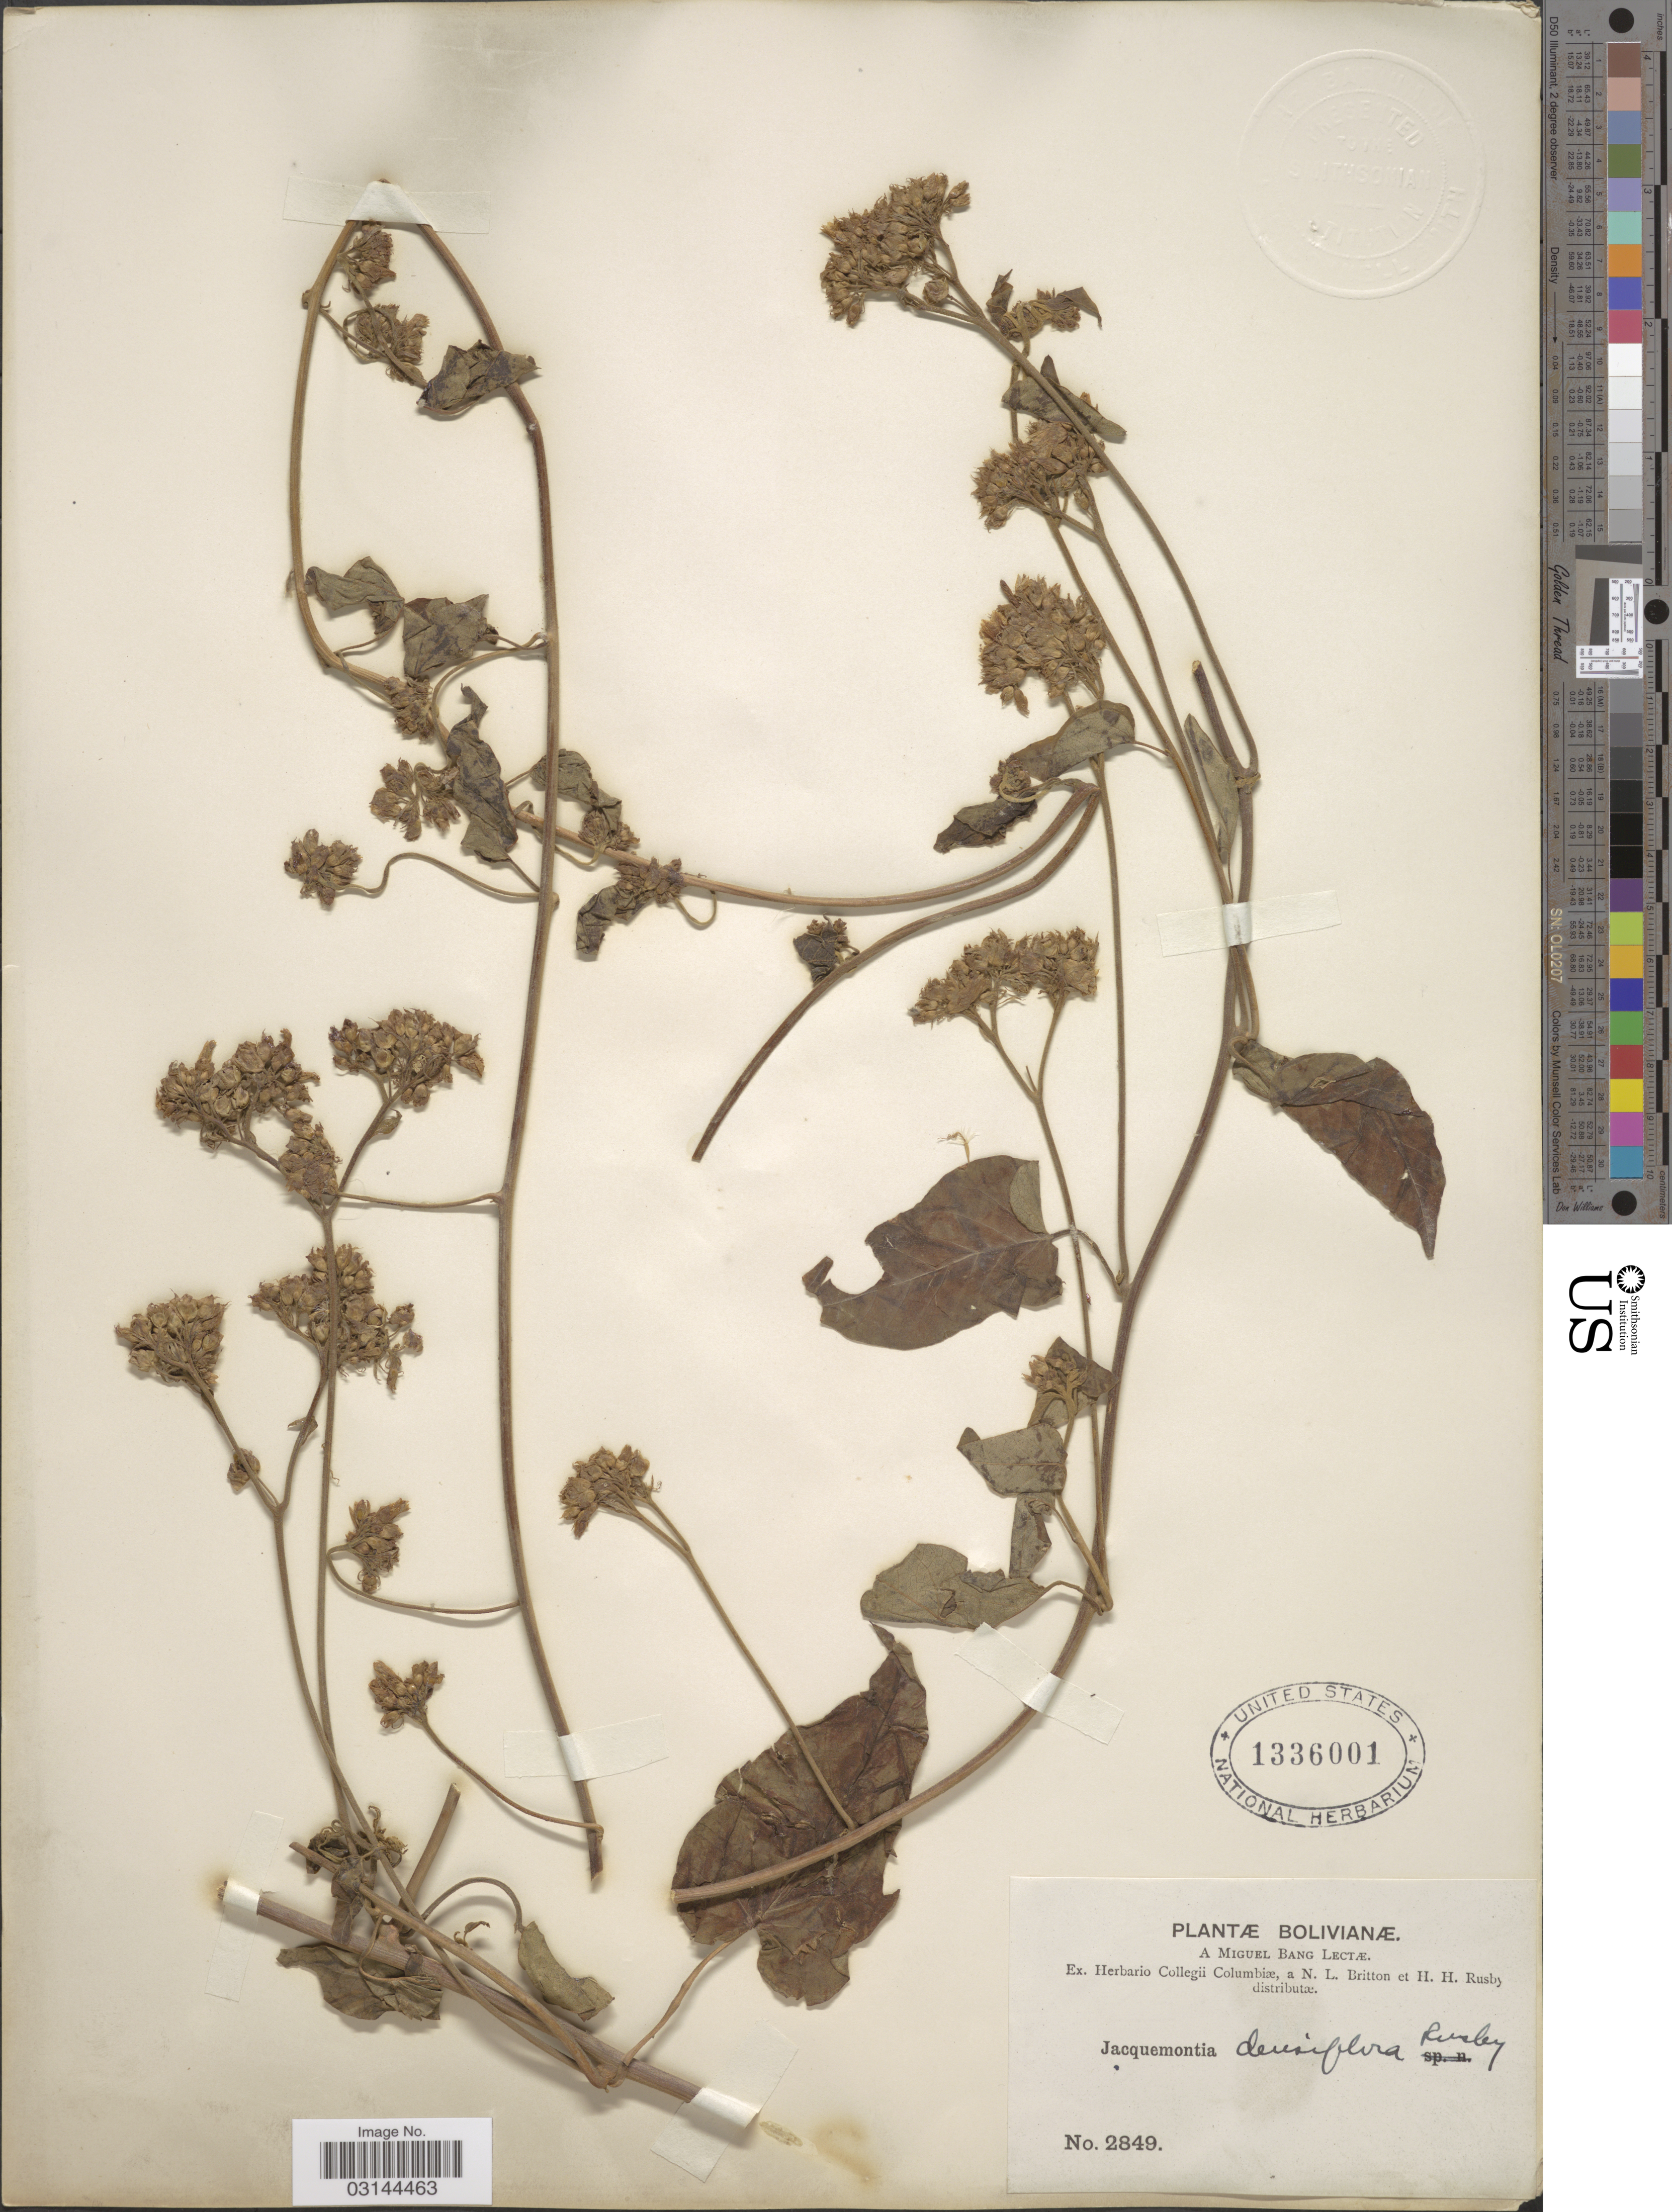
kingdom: Plantae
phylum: Tracheophyta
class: Magnoliopsida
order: Solanales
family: Convolvulaceae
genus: Jacquemontia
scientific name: Jacquemontia rusbyana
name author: Standl.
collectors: M. Bang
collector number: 2849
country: Bolivia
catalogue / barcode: US 1336001